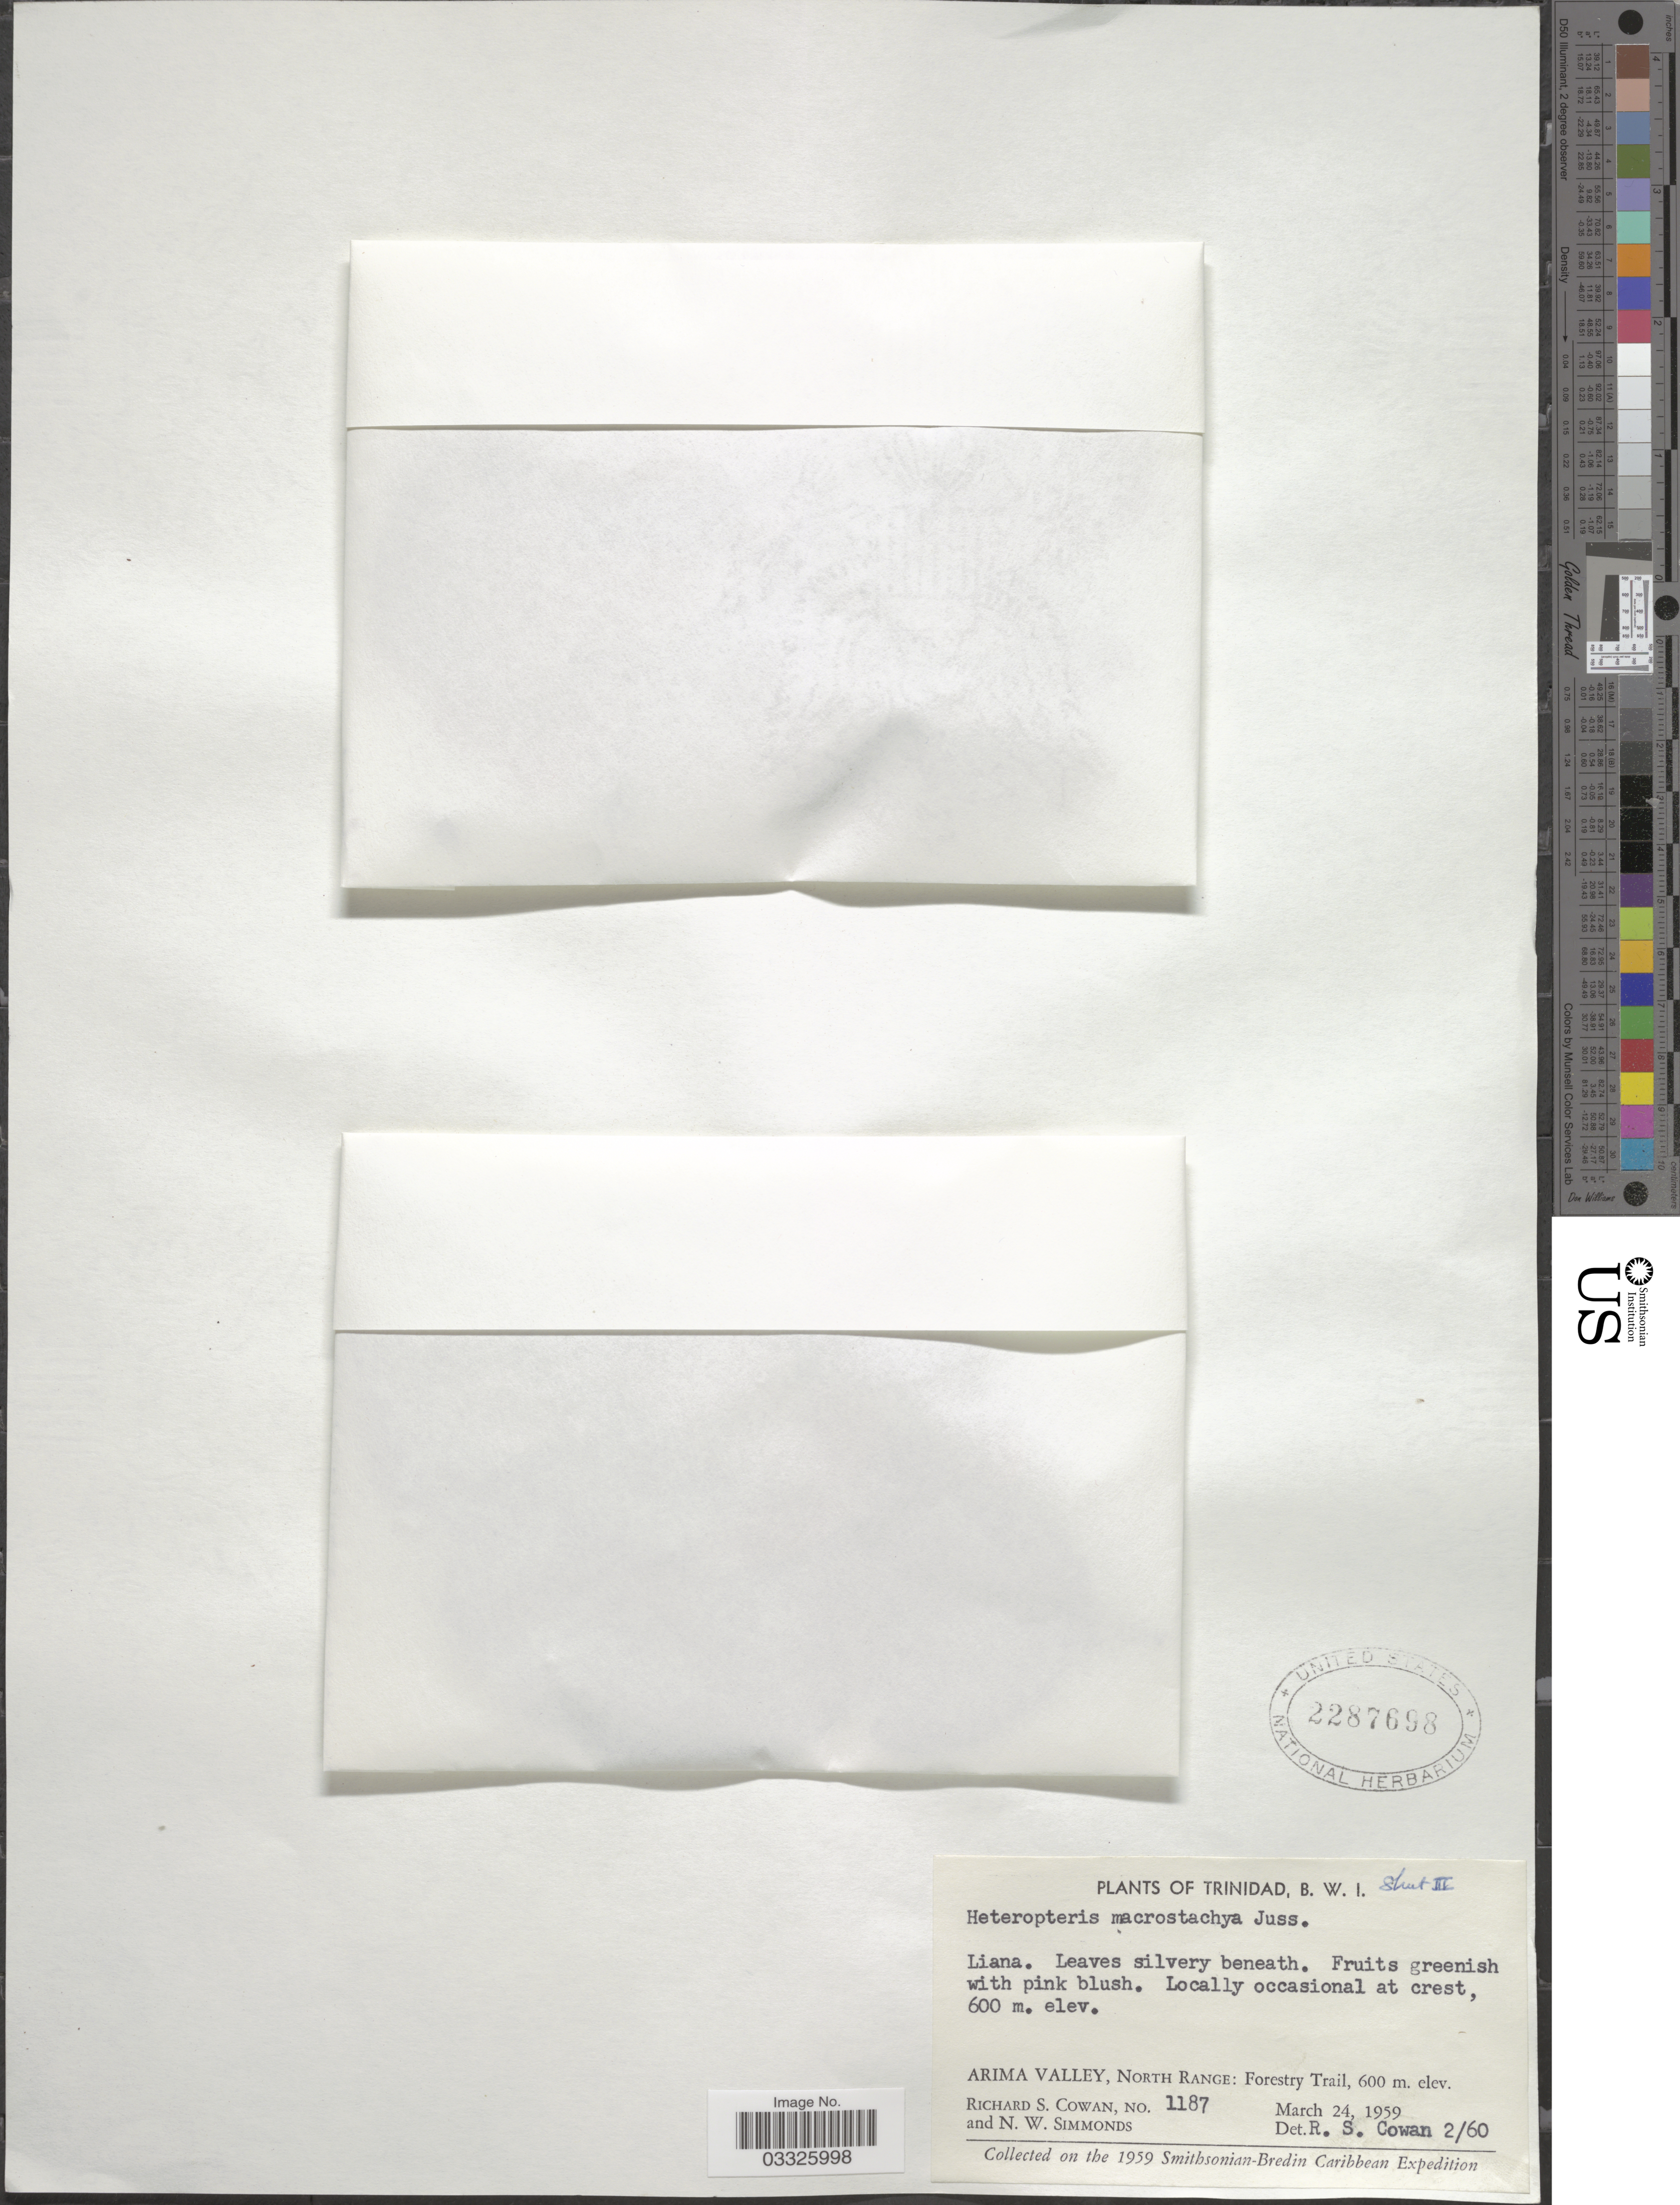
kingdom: Plantae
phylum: Tracheophyta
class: Magnoliopsida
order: Malpighiales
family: Malpighiaceae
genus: Heteropterys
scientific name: Heteropterys macrostachya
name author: A. Juss.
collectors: R. S. Cowan & N. W. Simmonds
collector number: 1187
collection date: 1959-03-24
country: Trinidad and Tobago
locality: Trinidad, B. W. I. Arima Valley, North Range: Forestry Trail.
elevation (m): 600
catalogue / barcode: US 2287698